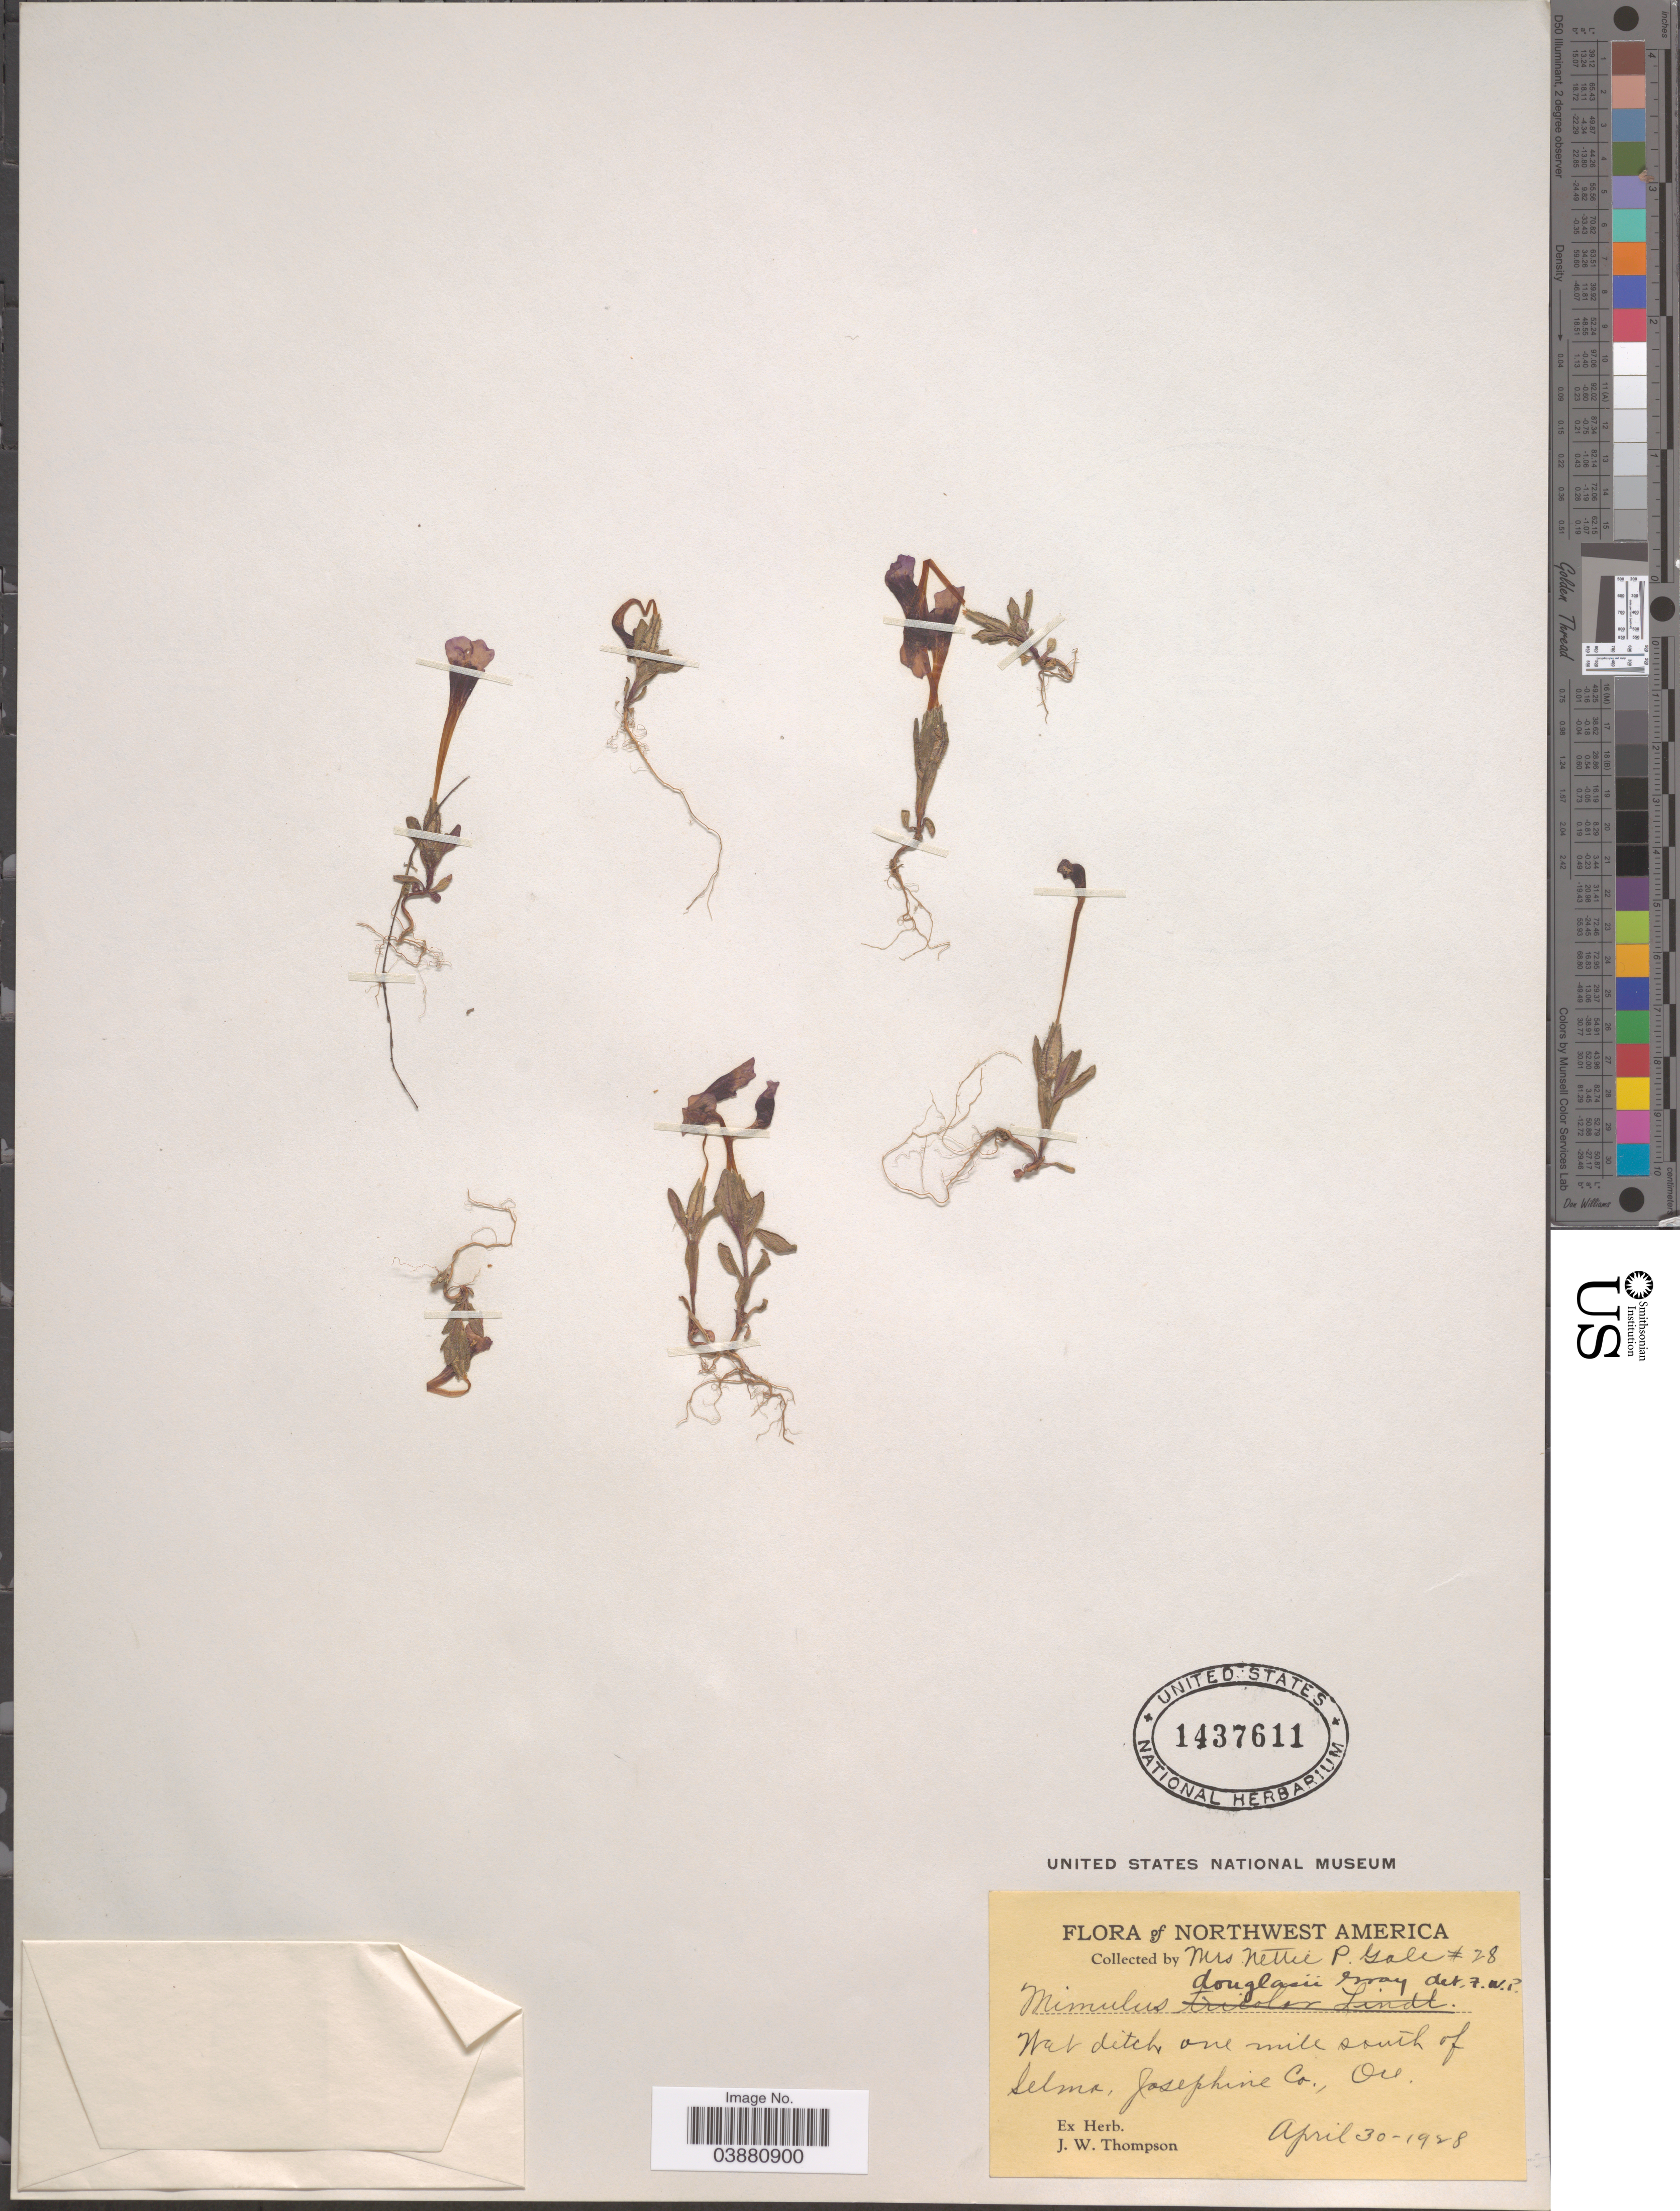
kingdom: Plantae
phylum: Tracheophyta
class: Magnoliopsida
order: Lamiales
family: Phrymaceae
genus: Mimulus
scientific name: Mimulus douglasii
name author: (Benth.) A. Gray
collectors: N. Gale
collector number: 28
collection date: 1928-04-30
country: United States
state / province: Oregon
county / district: Josephine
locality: Northwest America. Wet ditch one mile south of Selma, Josephine Co.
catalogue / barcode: US 1437611